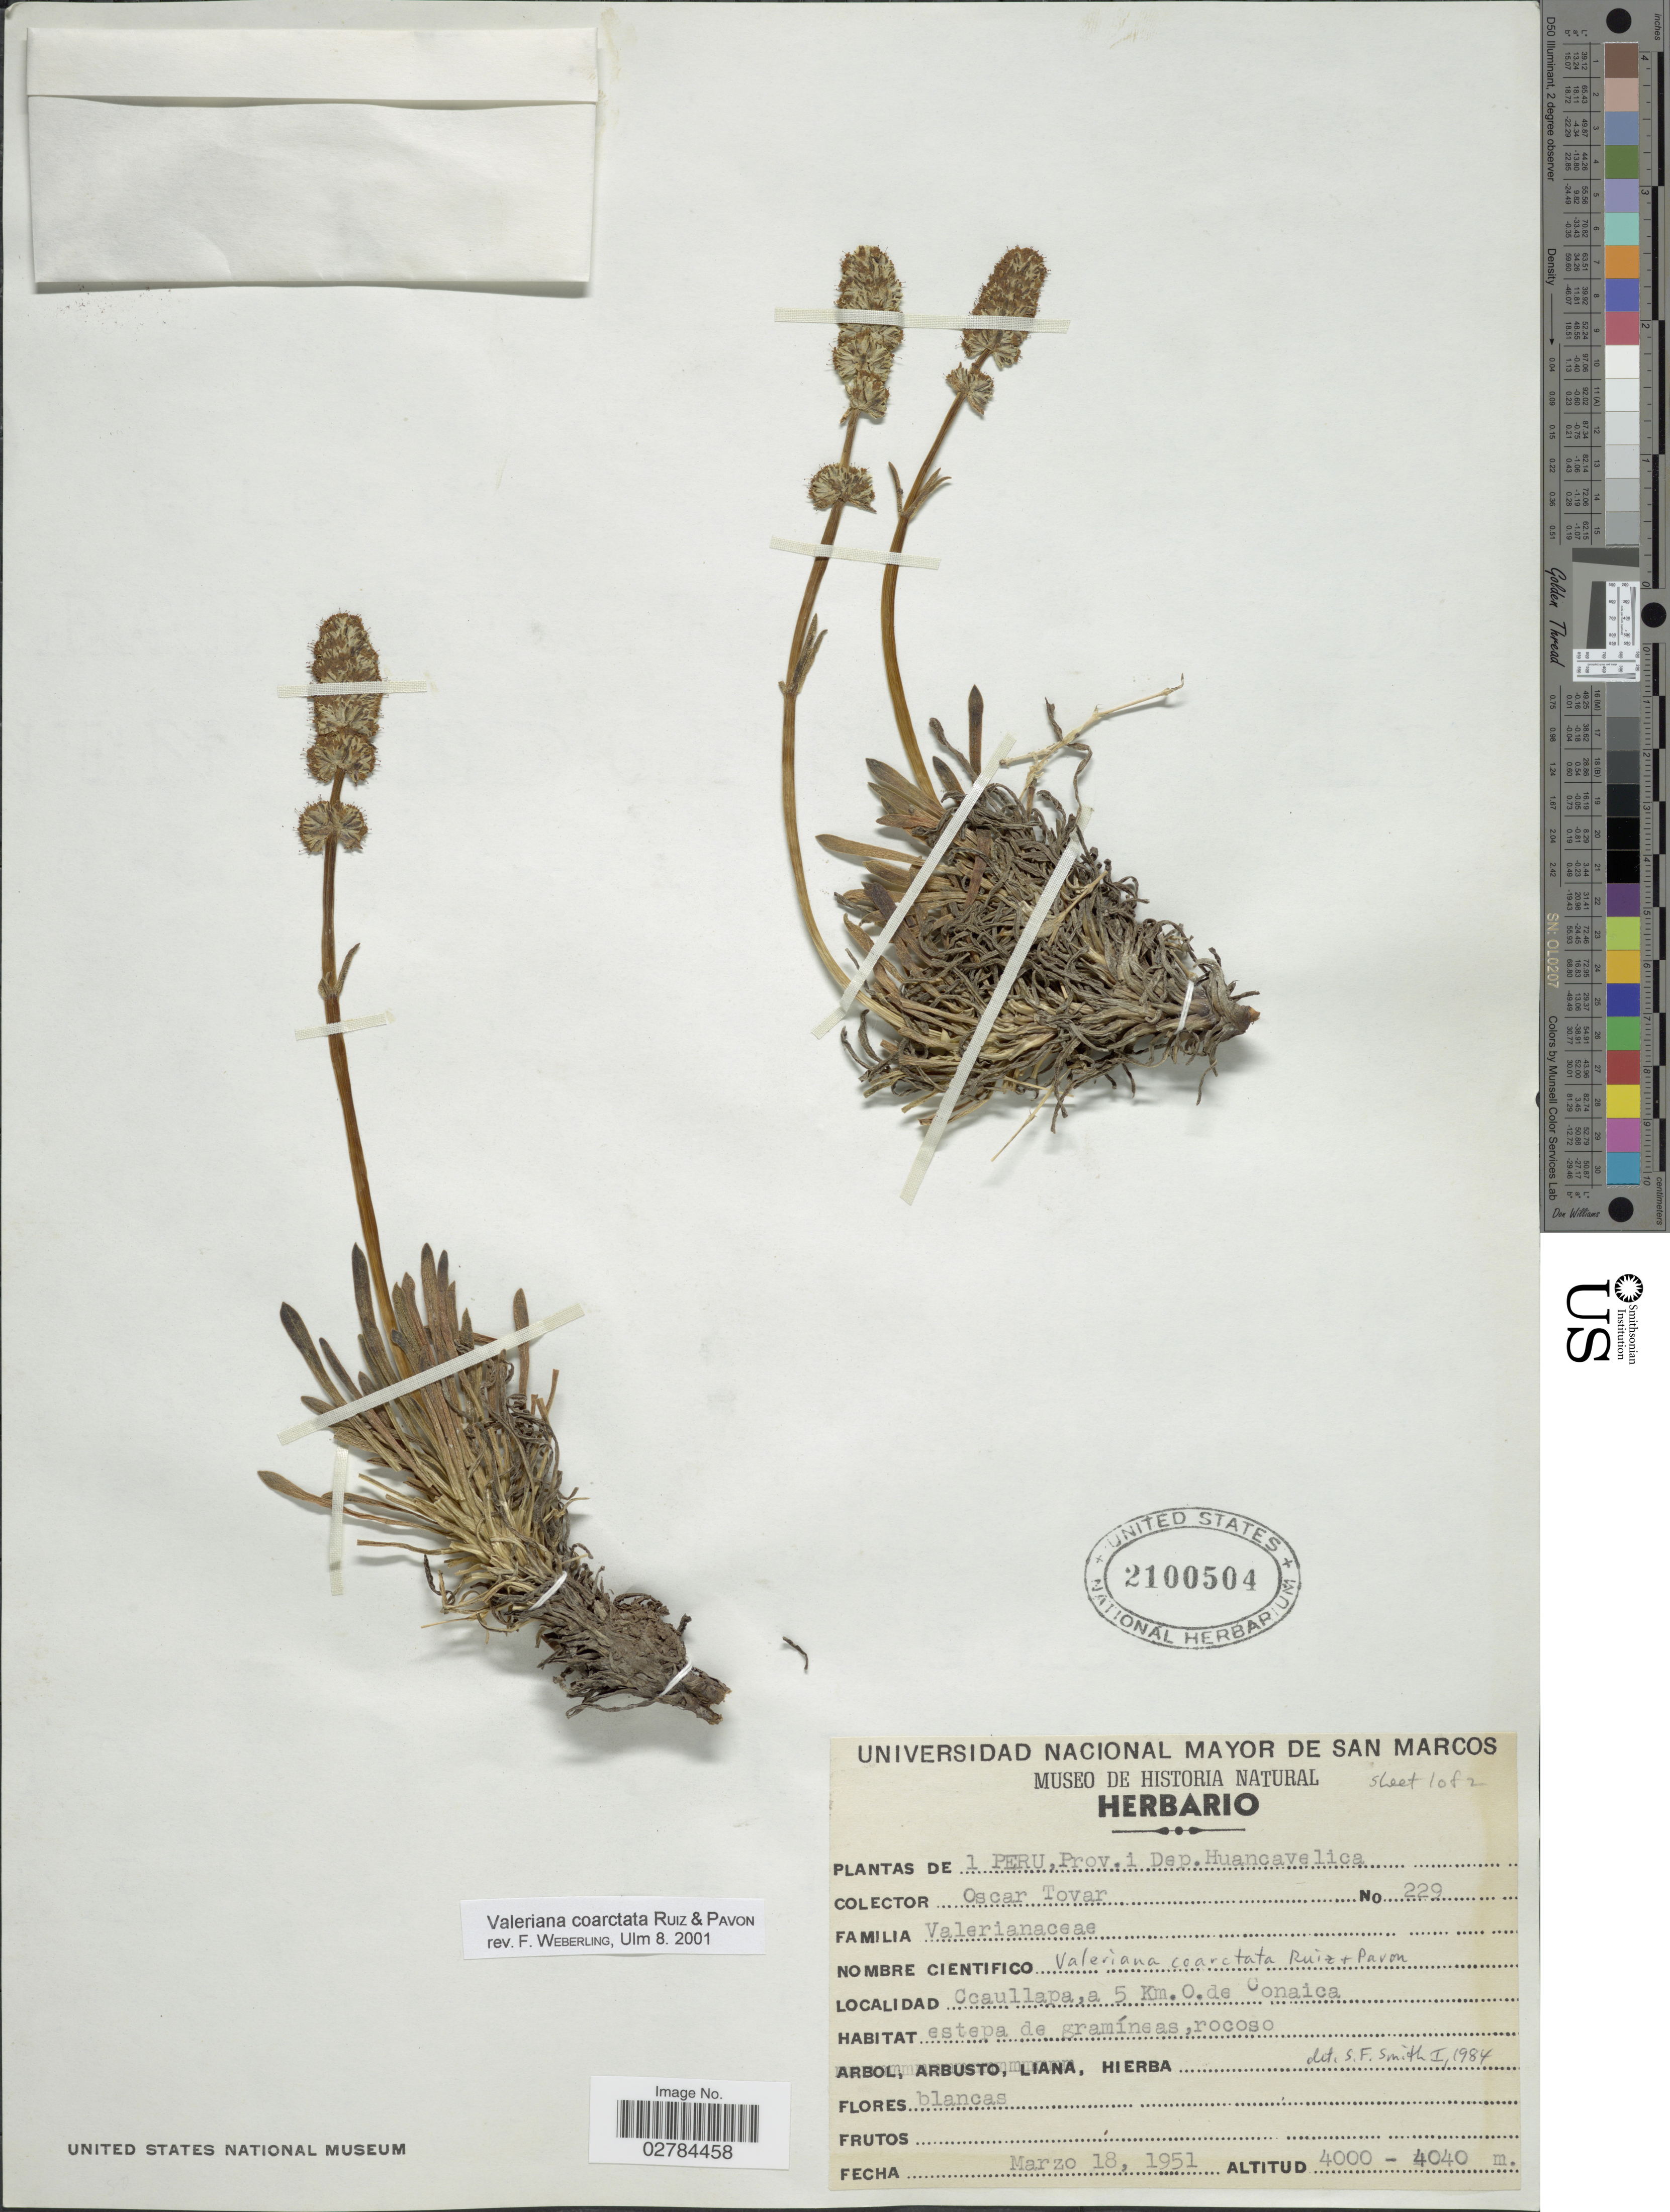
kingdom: Plantae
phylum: Tracheophyta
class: Magnoliopsida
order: Dipsacales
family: Caprifoliaceae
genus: Valeriana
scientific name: Valeriana coarctata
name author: Ruiz & Pav.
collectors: Ó. Tovar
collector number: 229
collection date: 1951-03-18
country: Peru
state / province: Huancavelica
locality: Prov. i Dep. Huancavelica. Ccaullapa, a 5 Km. O. de Conaica.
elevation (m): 4000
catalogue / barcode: US 2100504